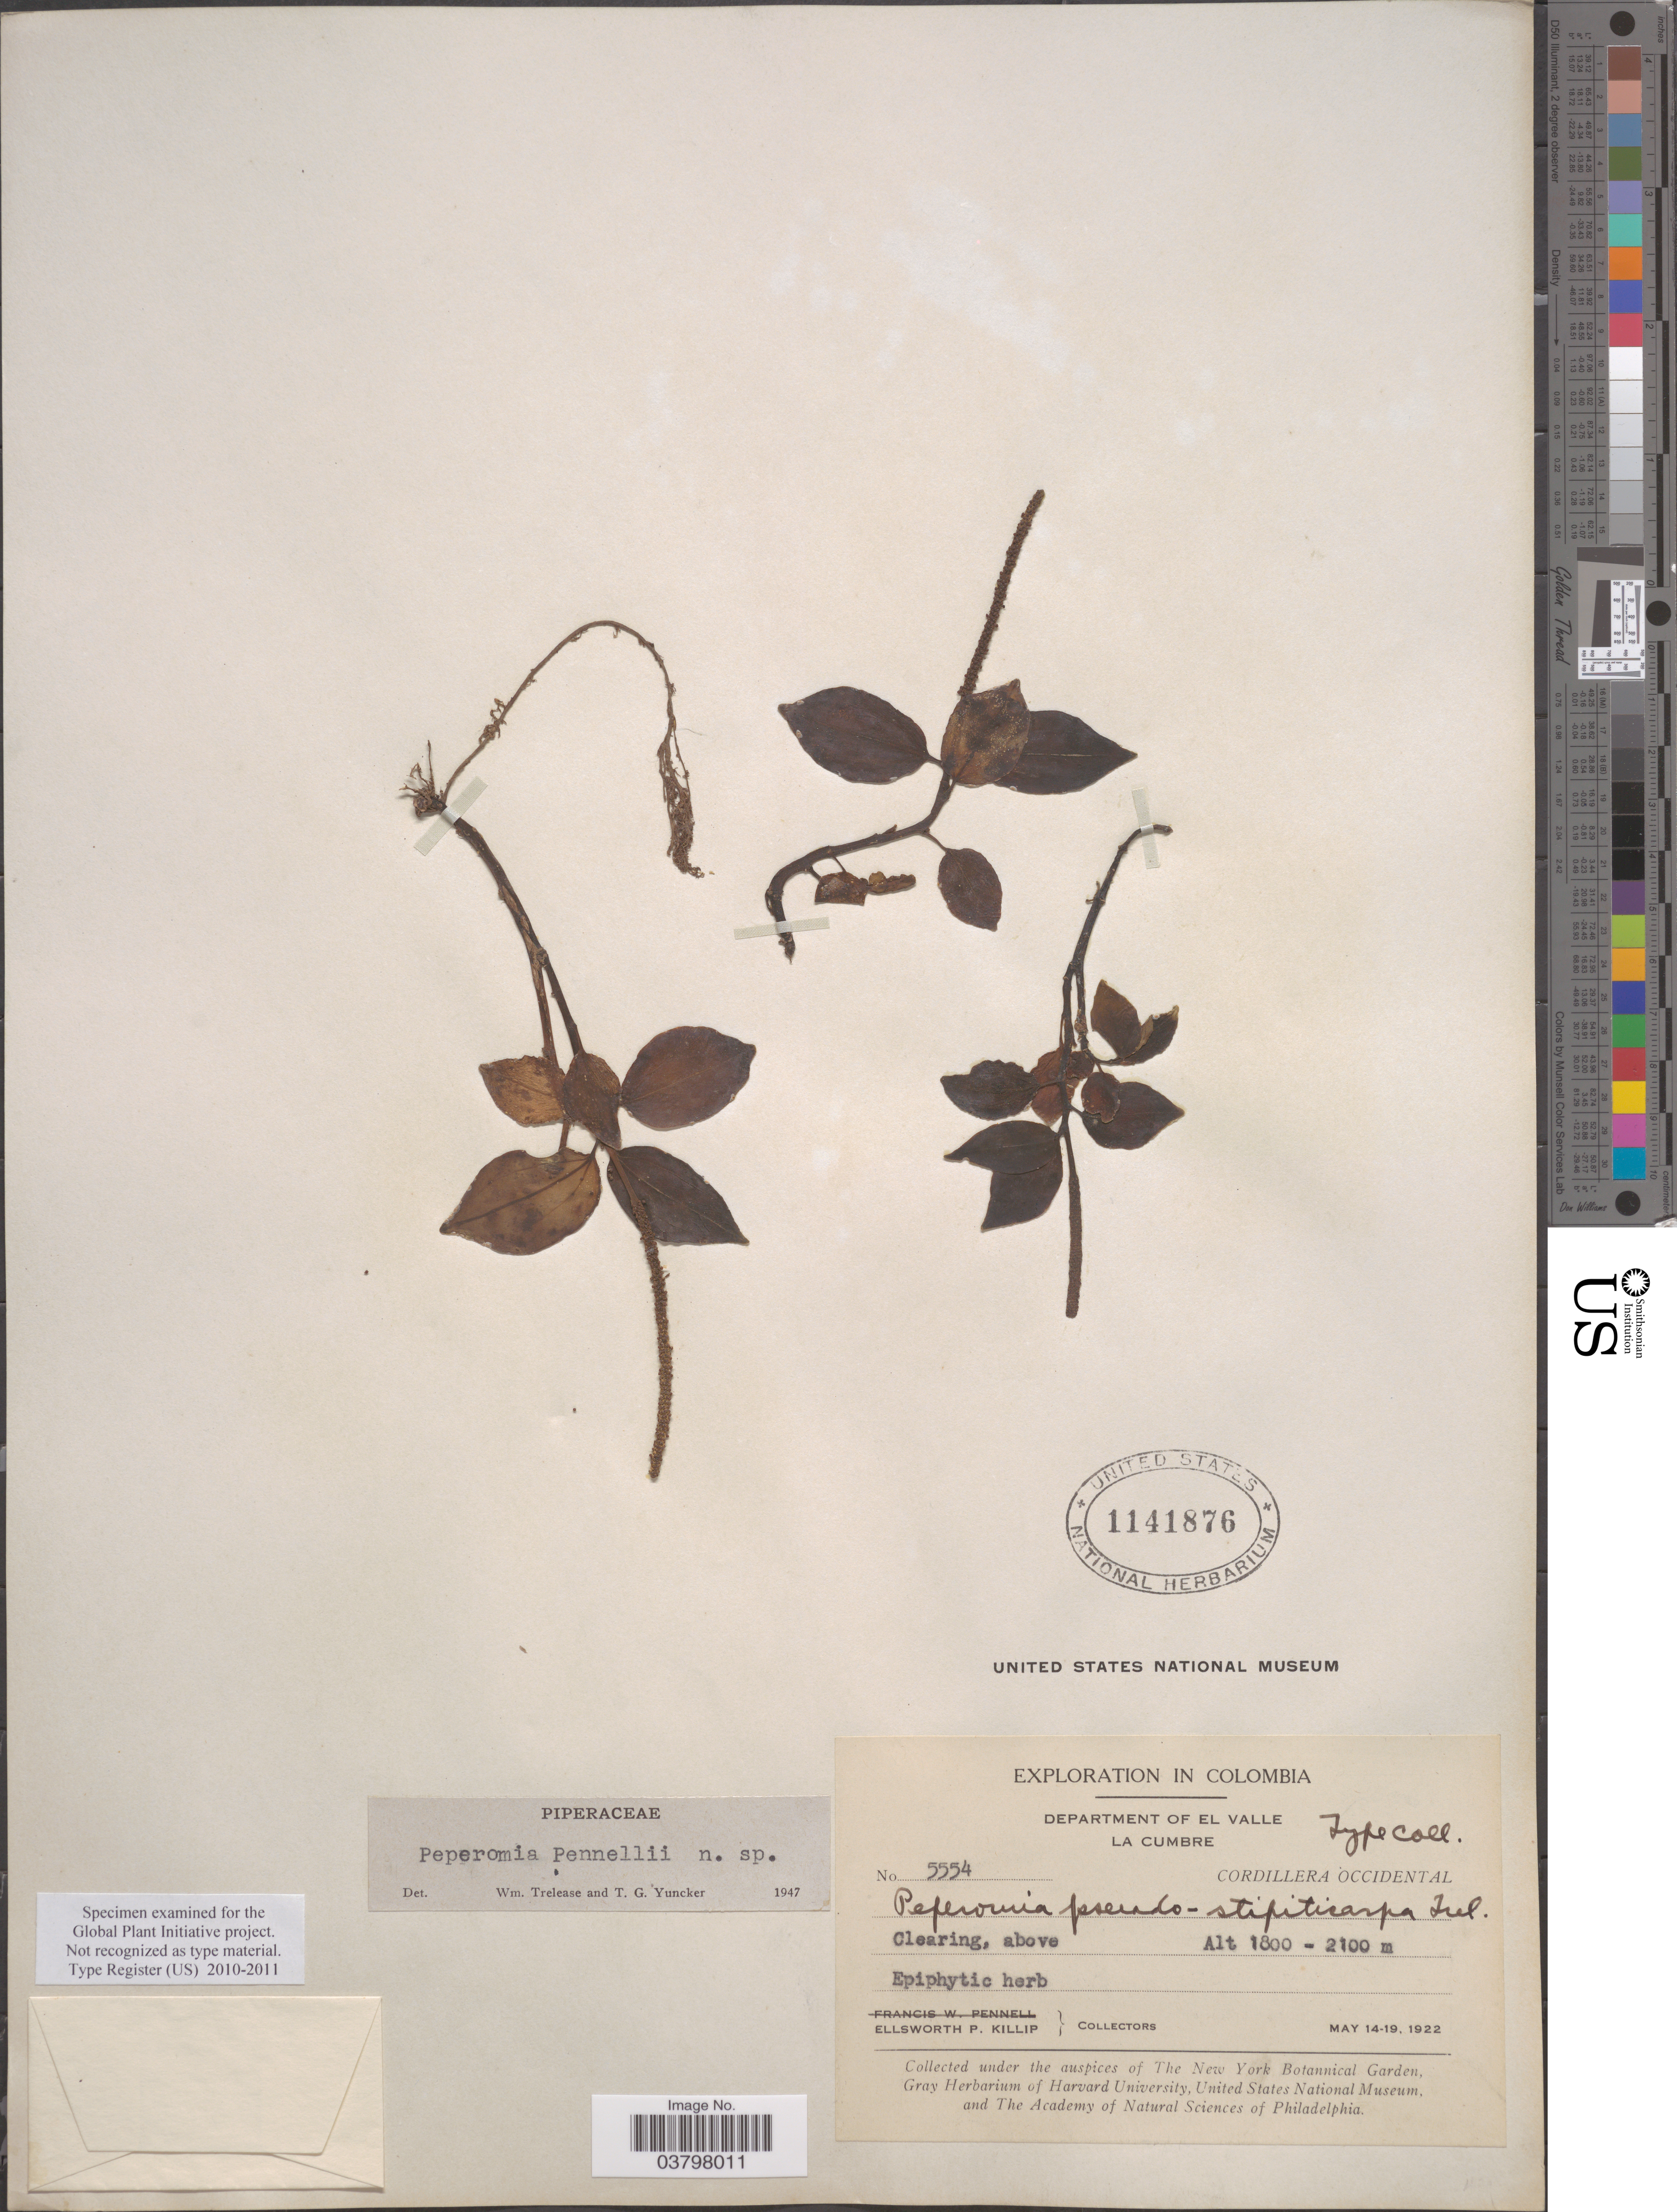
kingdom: Plantae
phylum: Tracheophyta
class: Magnoliopsida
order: Piperales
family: Piperaceae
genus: Peperomia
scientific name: Peperomia pennellii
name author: Trel. & Yunck.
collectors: E. P. Killip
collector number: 5554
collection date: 1922-05-14/1922-05-19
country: Colombia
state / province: Valle del Cauca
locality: Department of El Valle. La Cumbre. Cordillera Occidental.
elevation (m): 1800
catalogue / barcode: US 1141876